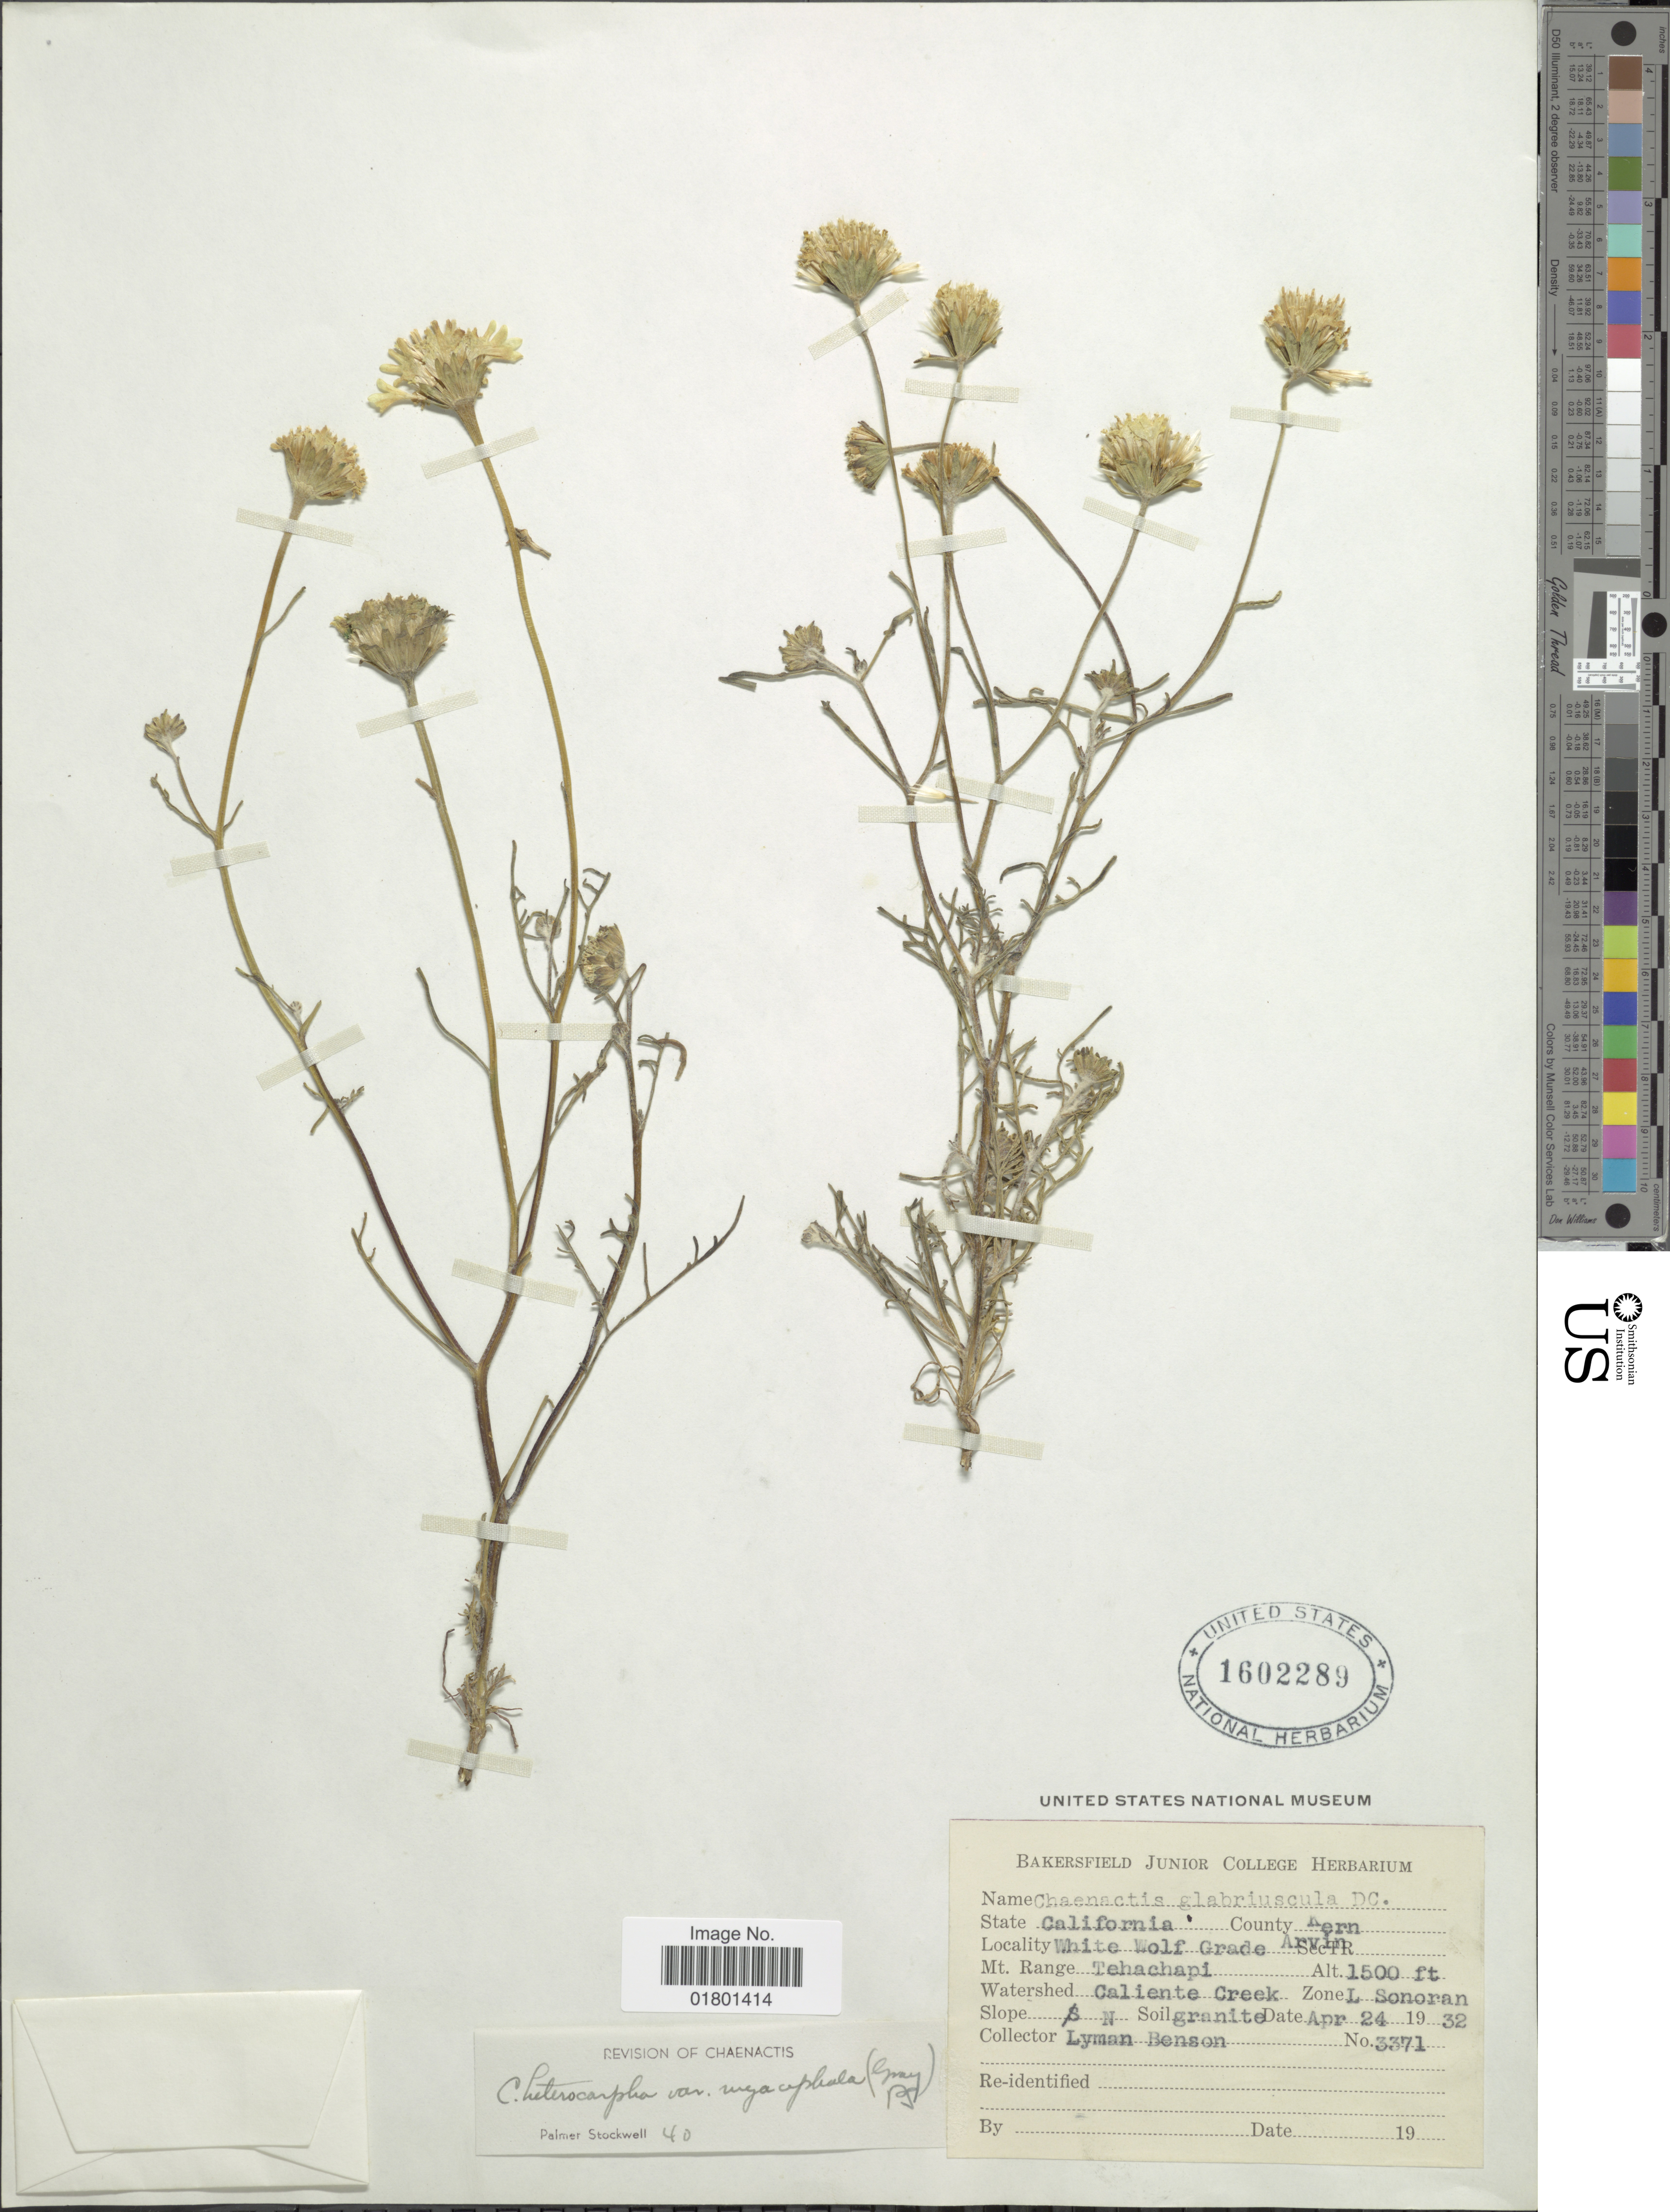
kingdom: Plantae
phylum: Tracheophyta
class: Magnoliopsida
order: Asterales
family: Asteraceae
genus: Chaenactis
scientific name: Chaenactis heterocarpha var. megacephala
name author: (A. Gray) Stockw.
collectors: L. D. Benson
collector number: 3371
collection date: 1932-04-24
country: United States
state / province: California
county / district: Kern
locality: County Kern, White Wolf Grade Arvin, Mt. Range Tehachapi, Caliente Creek, Zone L Sonoran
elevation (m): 457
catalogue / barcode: US 1602289